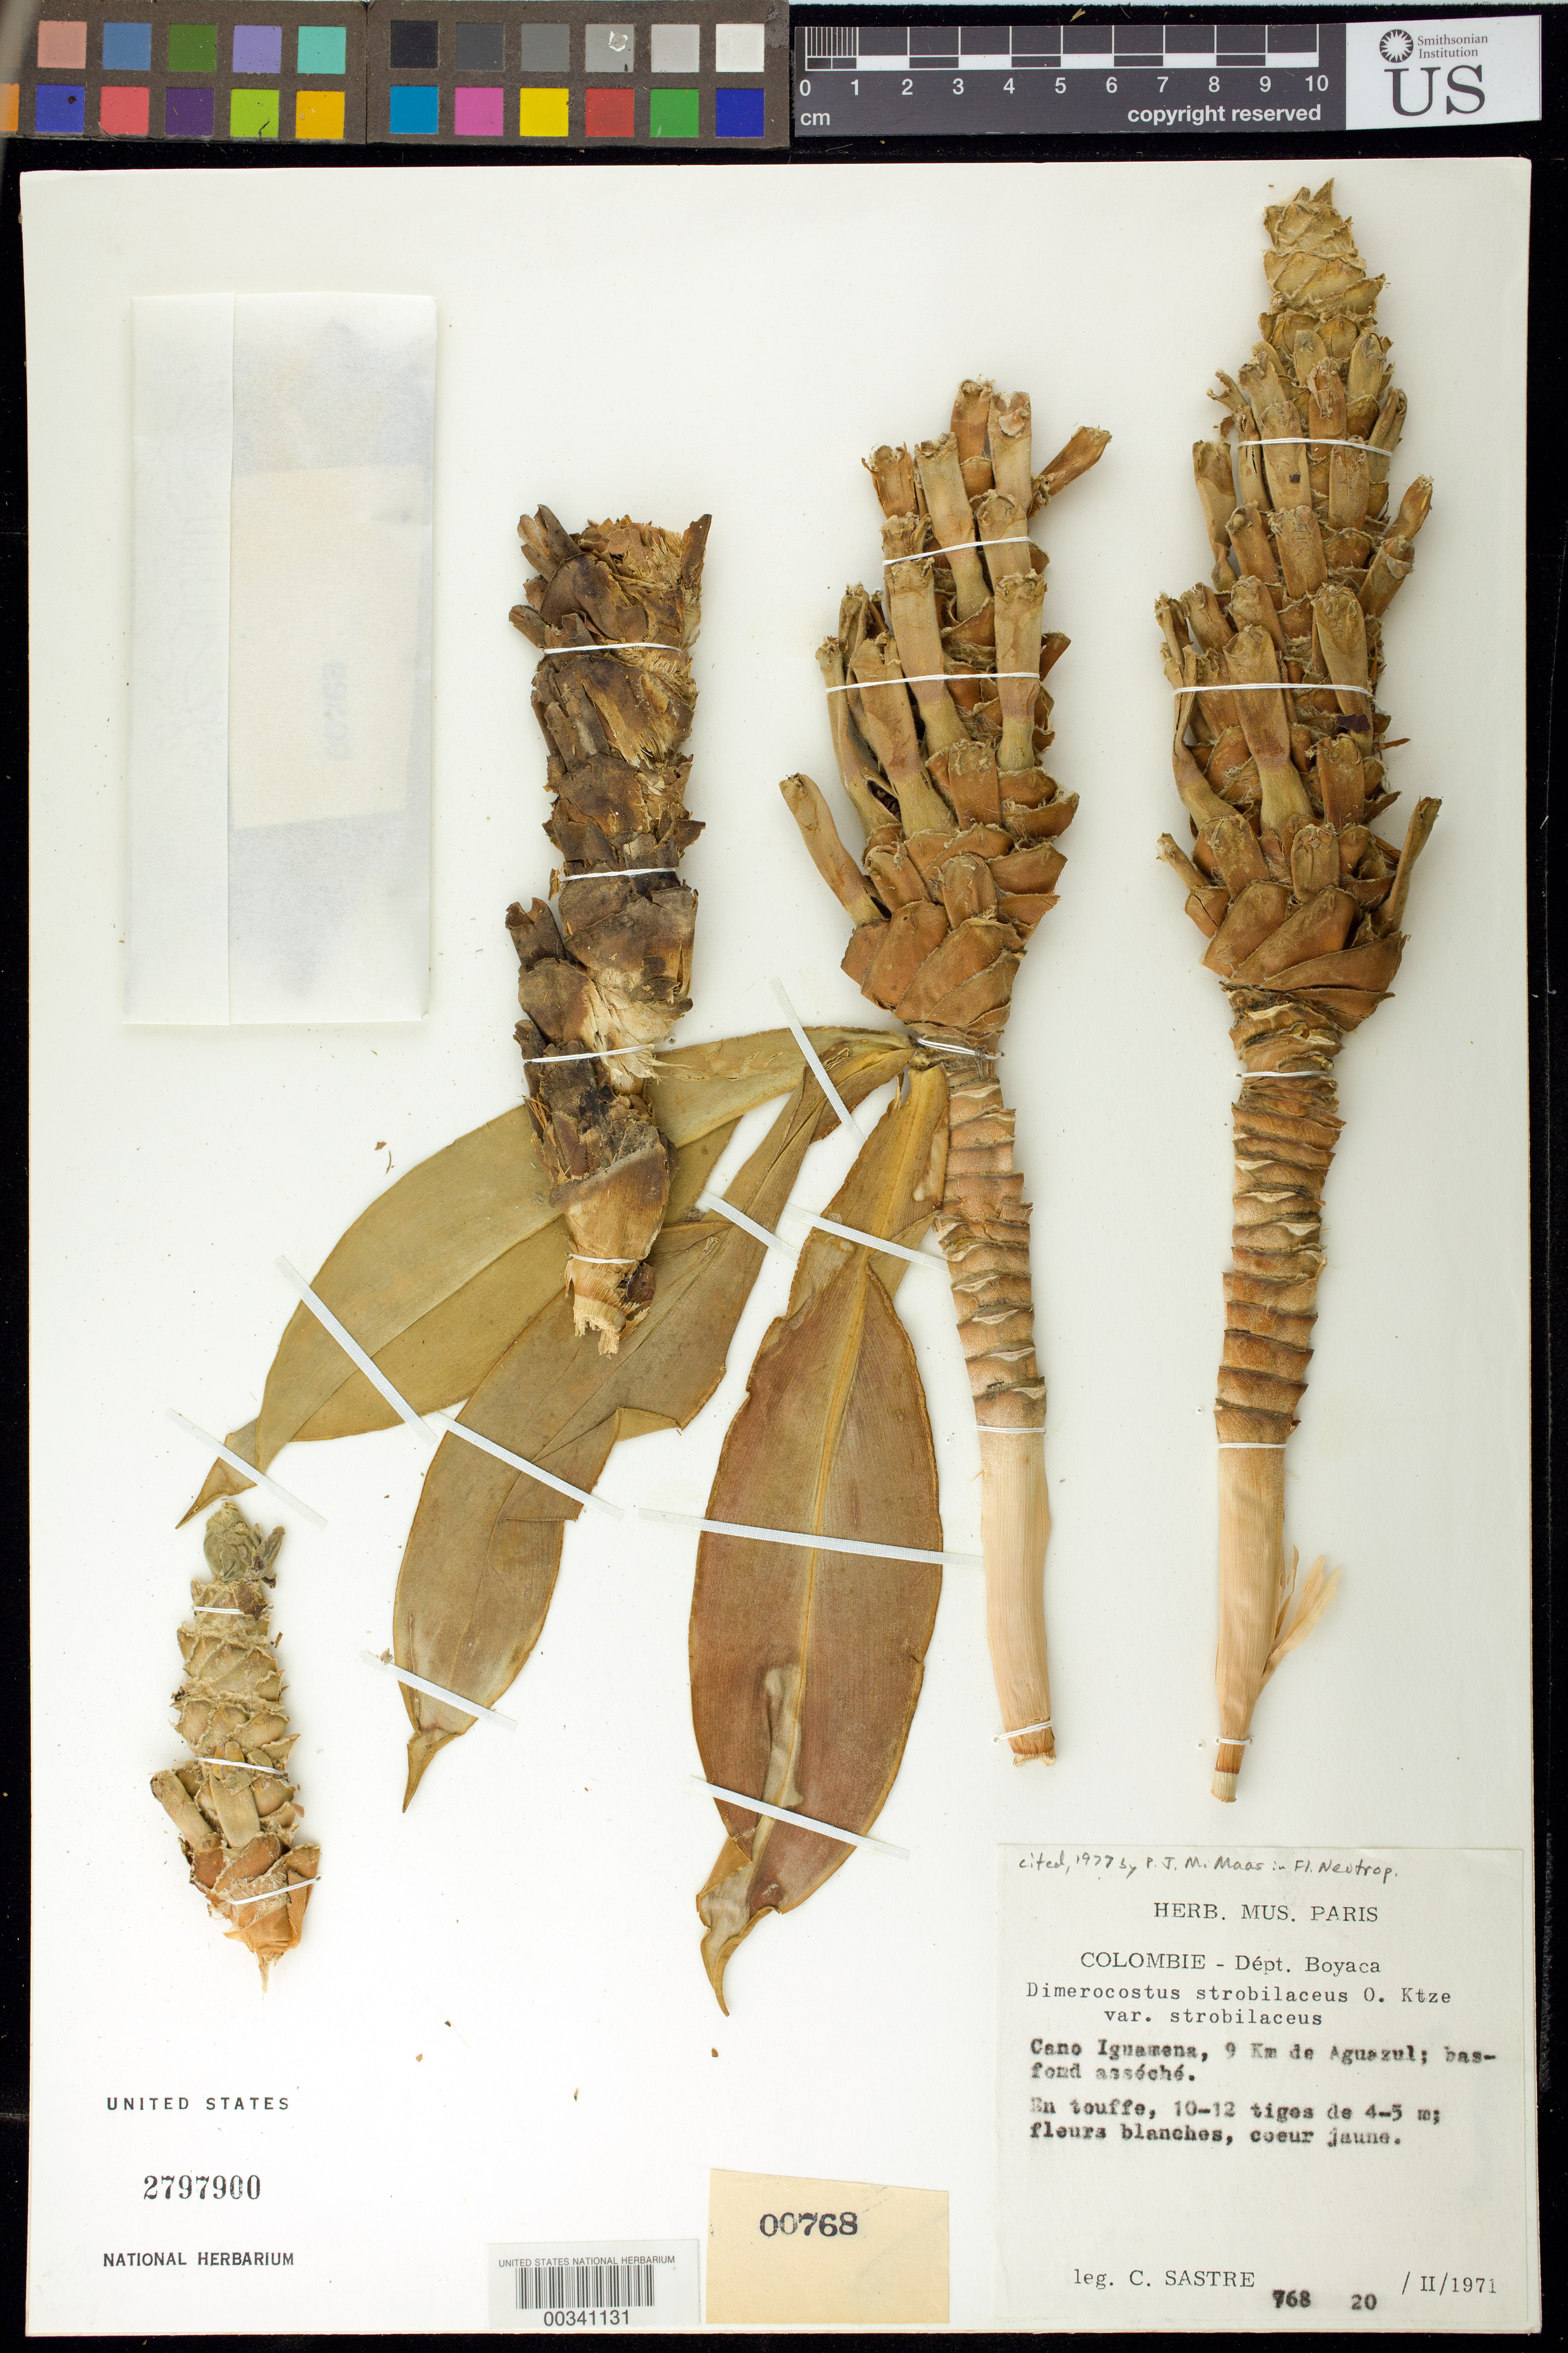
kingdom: Plantae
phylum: Tracheophyta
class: Liliopsida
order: Zingiberales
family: Costaceae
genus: Dimerocostus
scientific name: Dimerocostus strobilaceus subsp. strobilaceus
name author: Kuntze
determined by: Maas, Paul J. M.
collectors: C. H. L. Sastre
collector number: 768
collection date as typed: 20 Feb 1971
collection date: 1971-02-20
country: Colombia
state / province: Boyacá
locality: Caño Iguamena, 9 km de AguAzul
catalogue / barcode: US 2797900